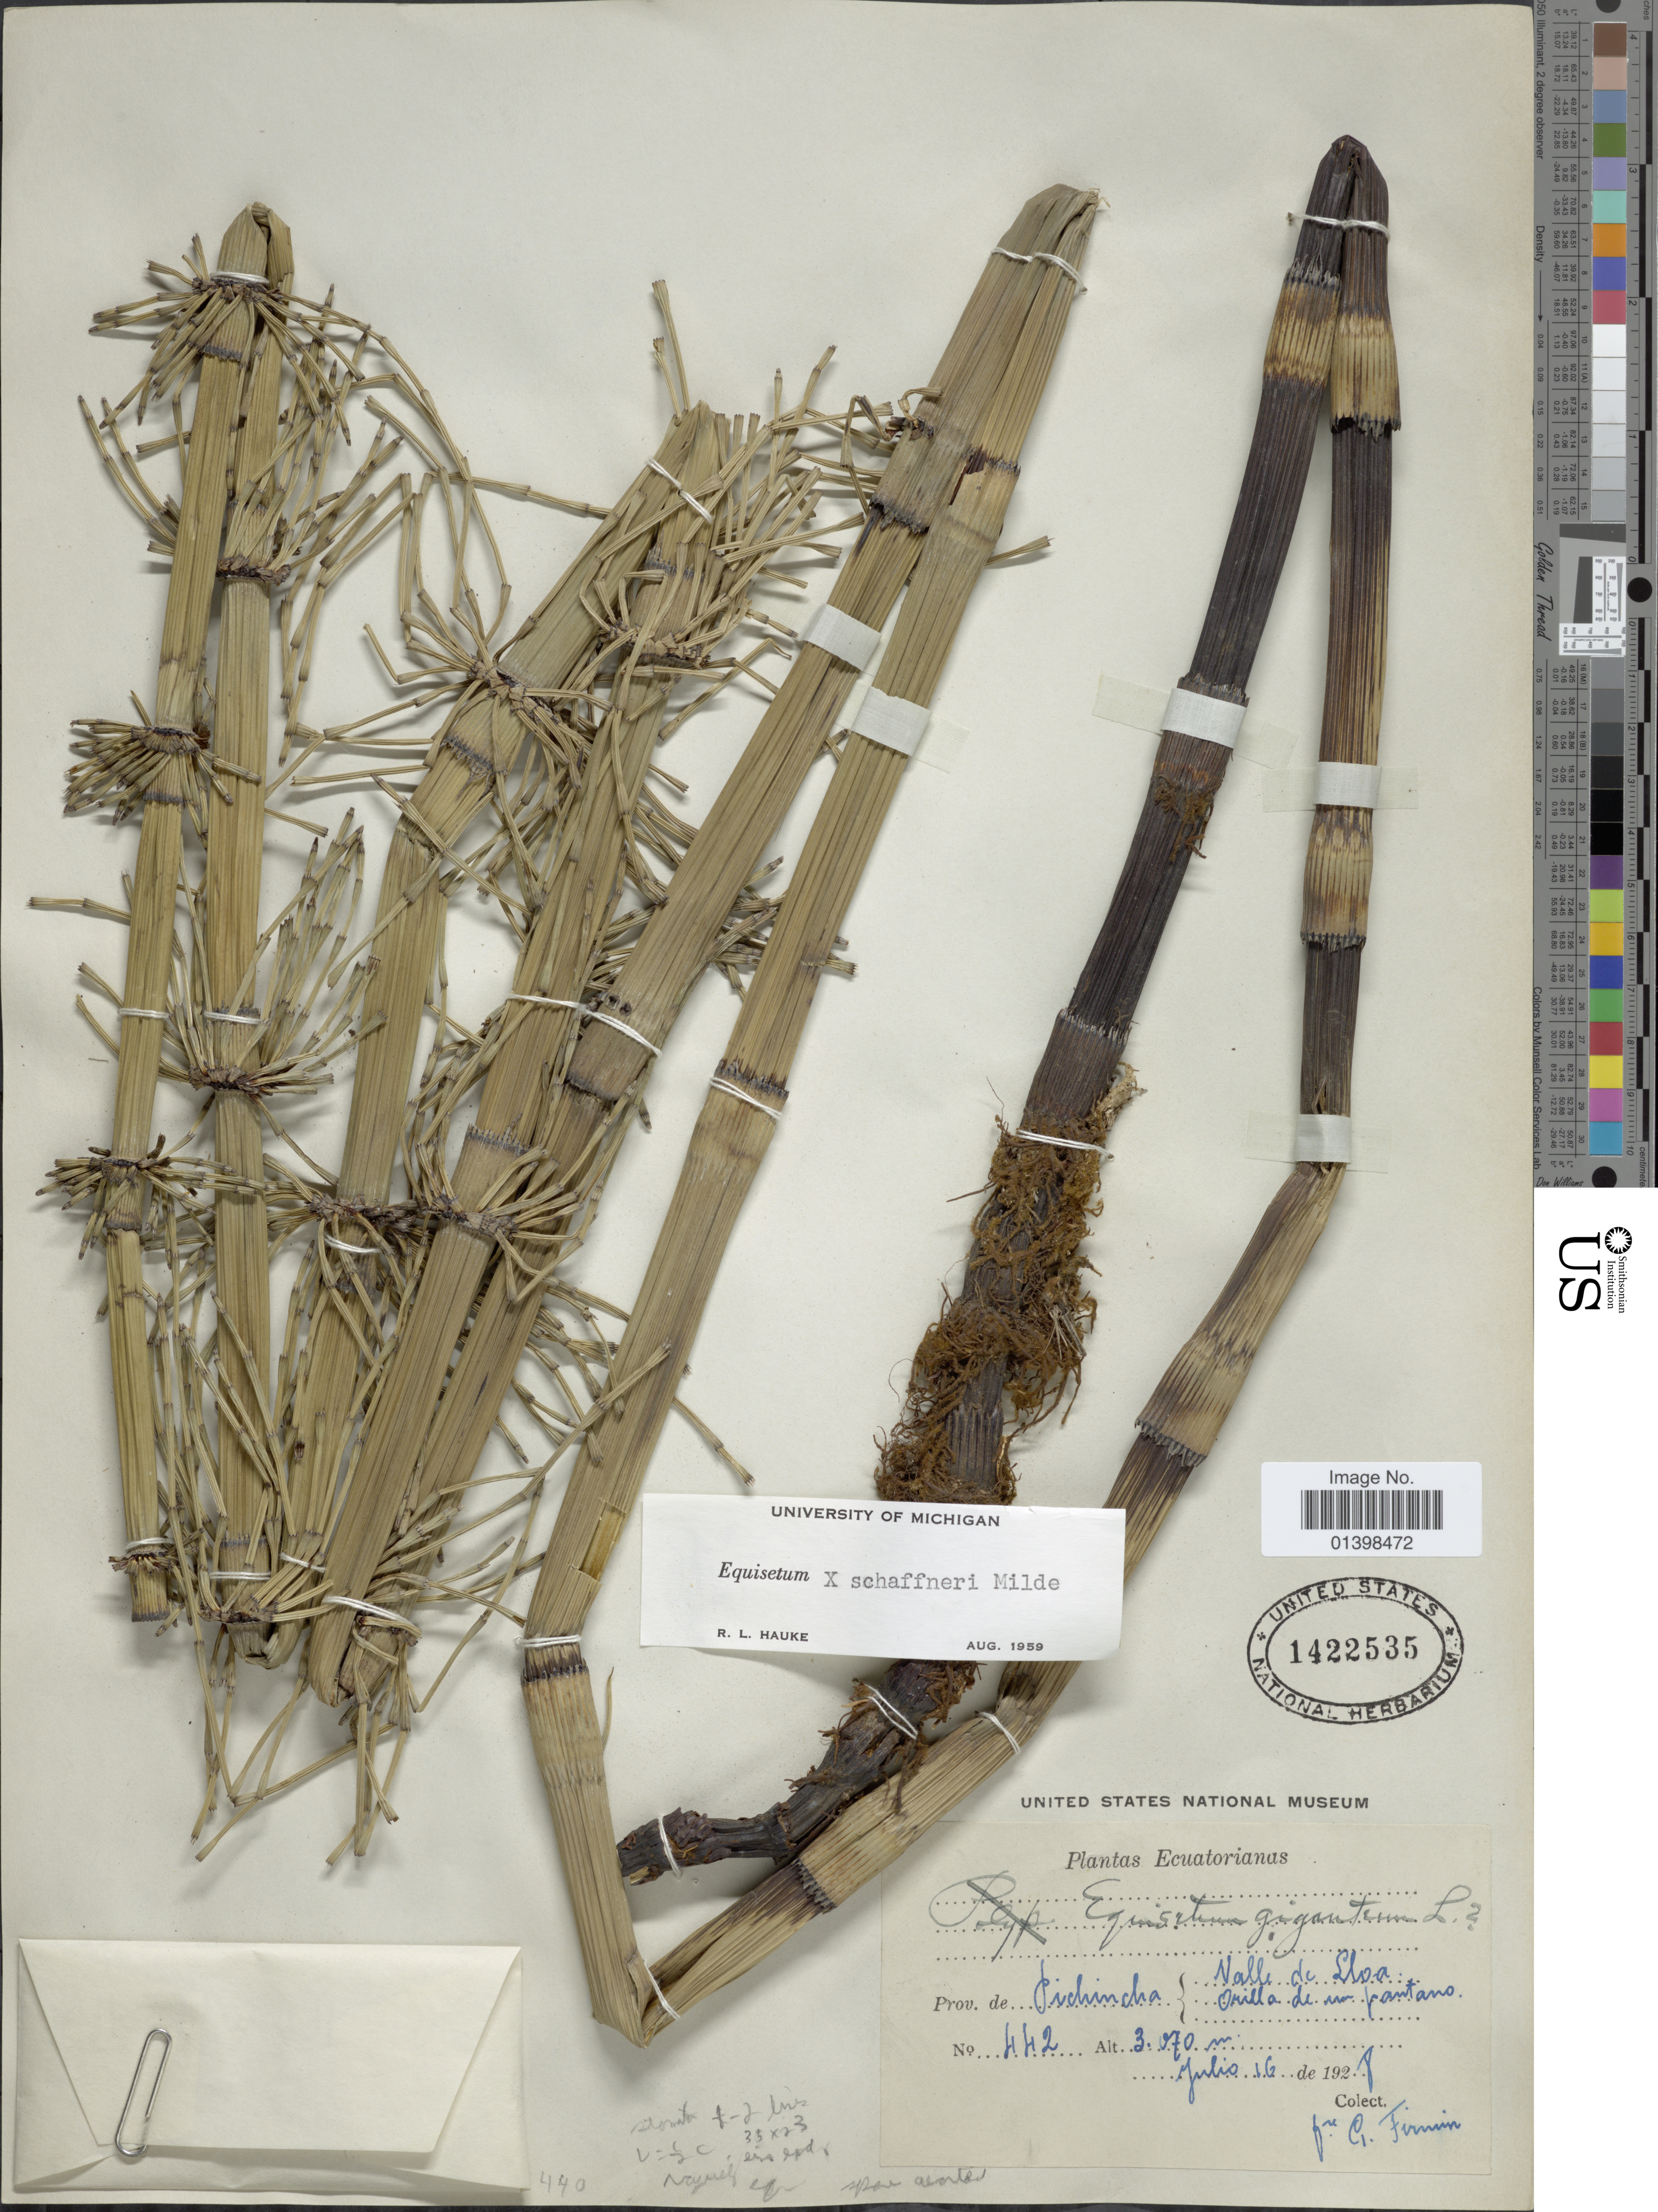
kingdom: Plantae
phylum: Tracheophyta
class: Polypodiopsida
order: Equisetales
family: Equisetaceae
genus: Equisetum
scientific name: Equisetum x schaffneri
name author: J. Milde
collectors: G. Firmin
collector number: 442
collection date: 1928-07-16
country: Ecuador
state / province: Pichincha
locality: Valle de Lloa, Orilla de un pantano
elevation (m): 3070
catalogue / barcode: US 1422535